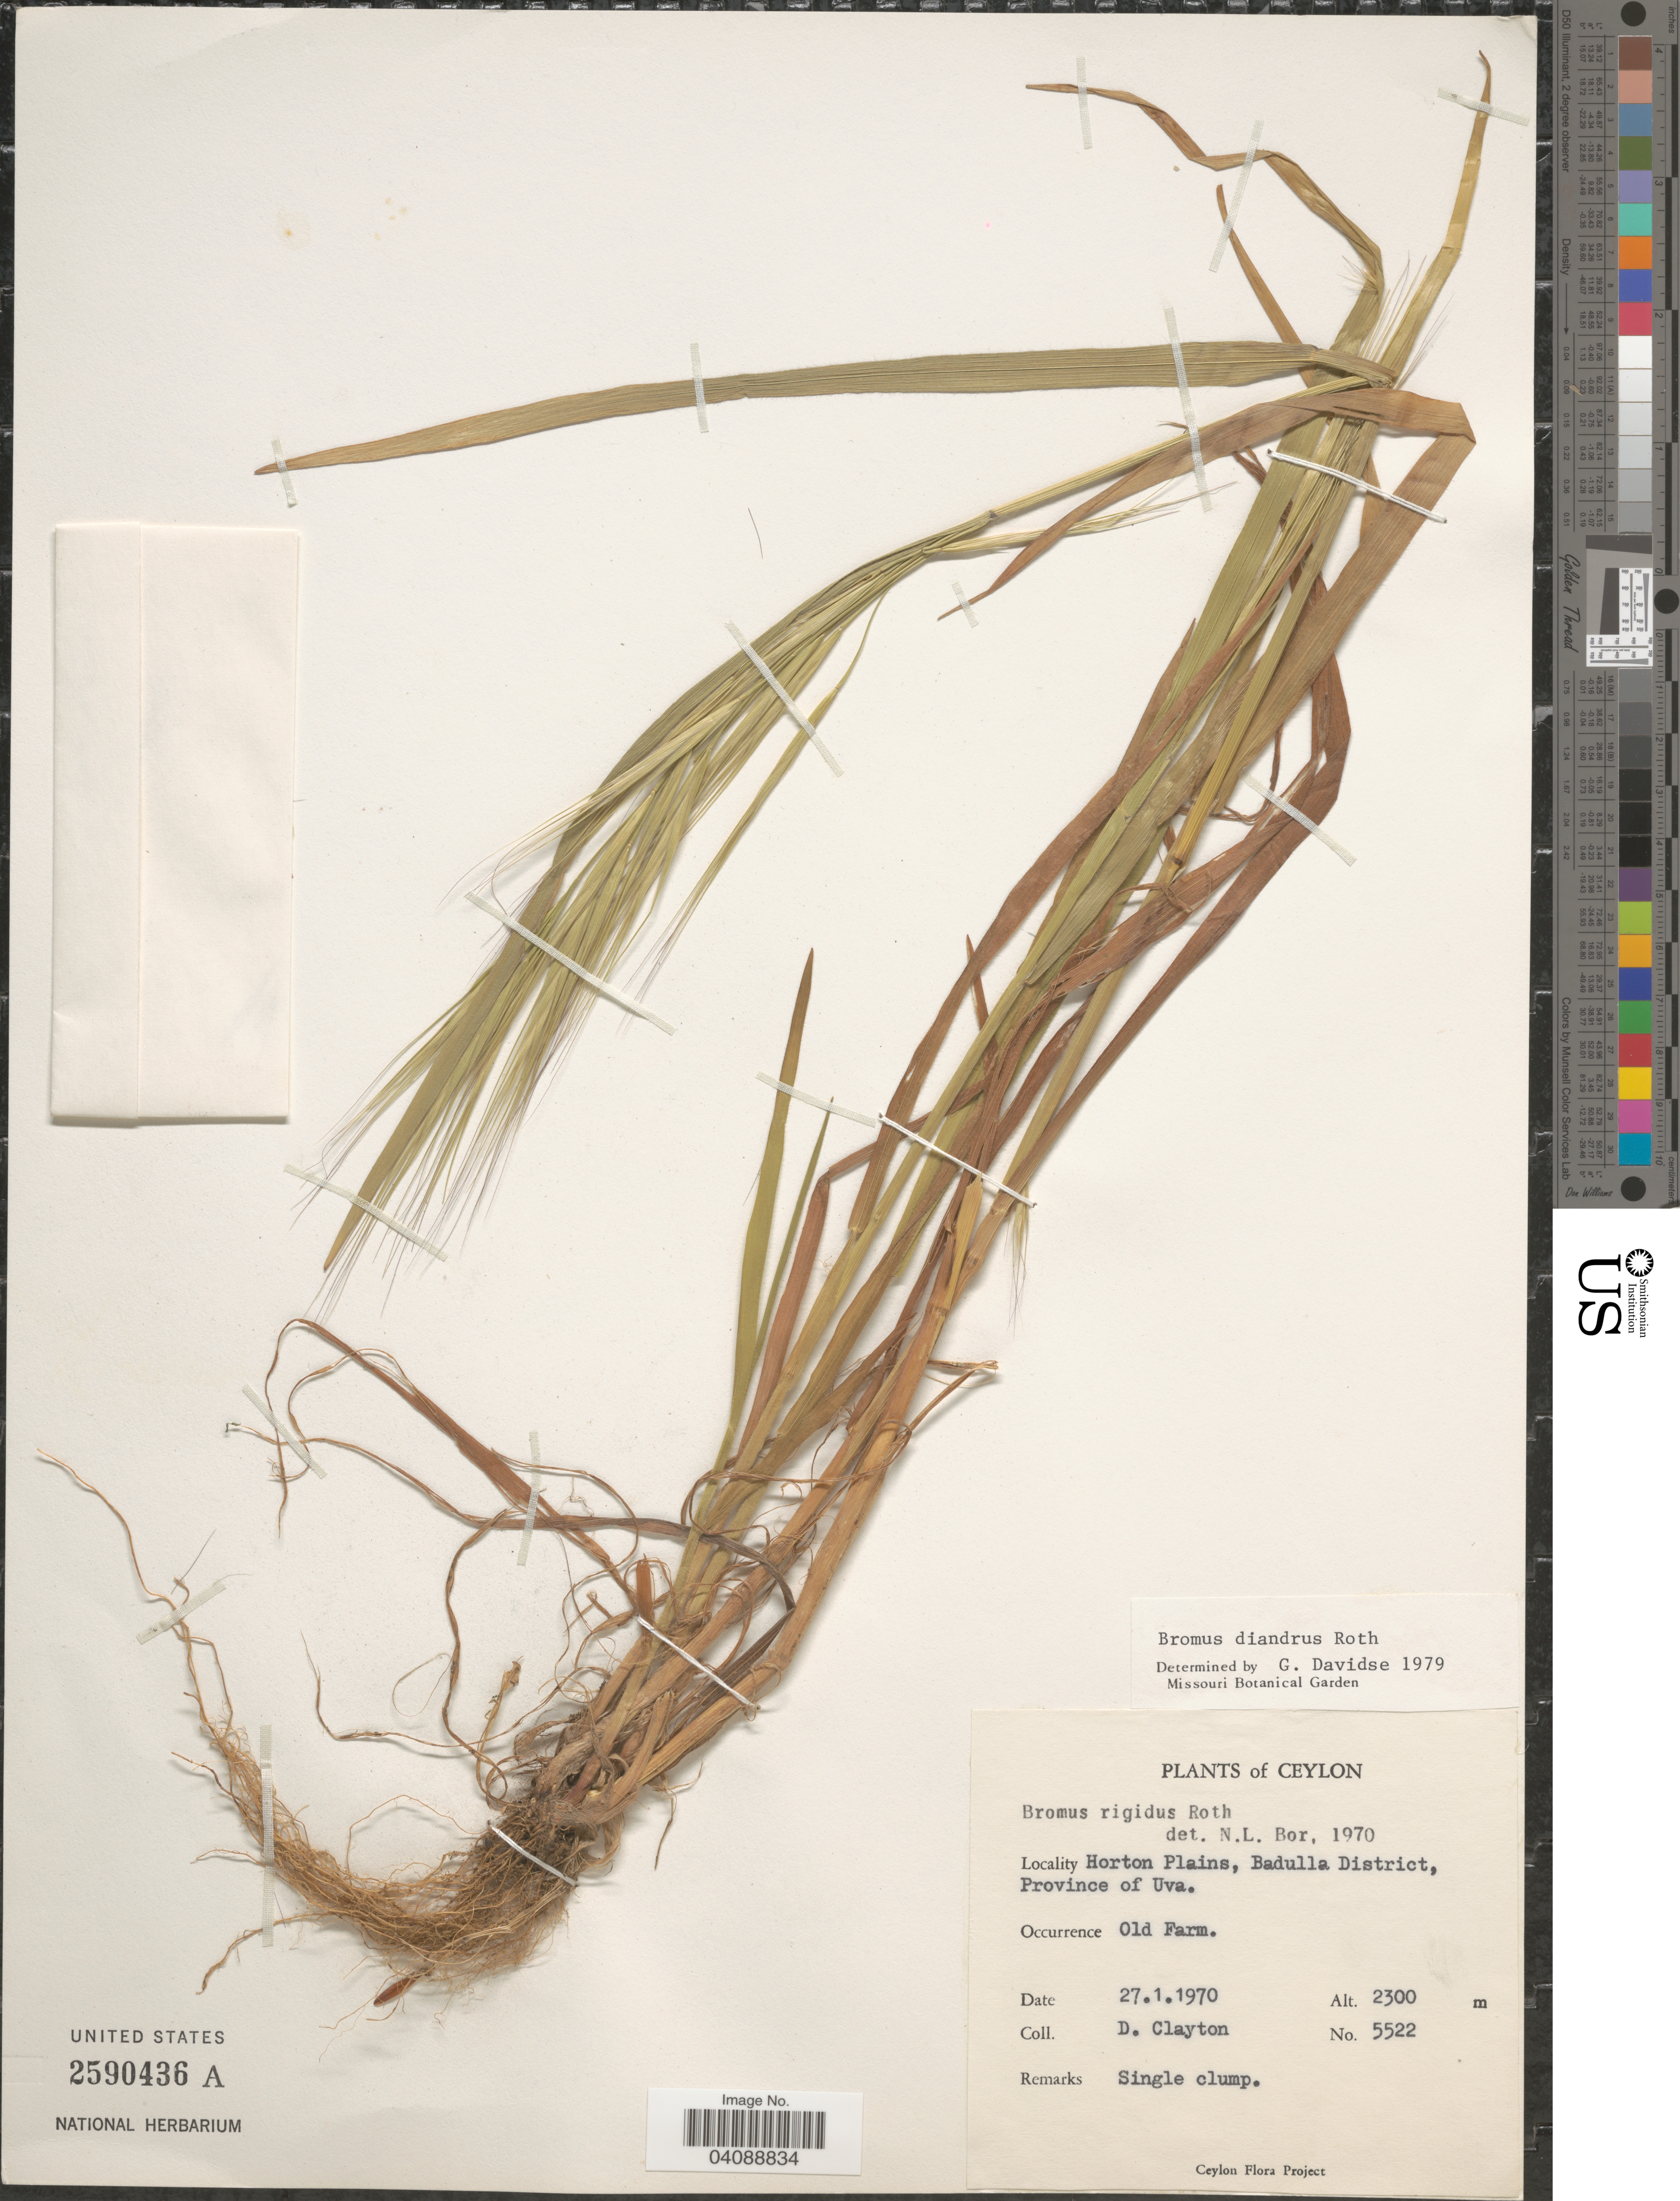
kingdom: Plantae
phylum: Tracheophyta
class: Liliopsida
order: Poales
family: Poaceae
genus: Bromus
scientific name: Bromus diandrus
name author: Roth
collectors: D. Clayton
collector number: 5522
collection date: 1970-01-27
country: Sri Lanka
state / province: Uva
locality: Ceylon. Horton Plains, Badulla District. Old Farm.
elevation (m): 2300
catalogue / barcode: US 2590436A